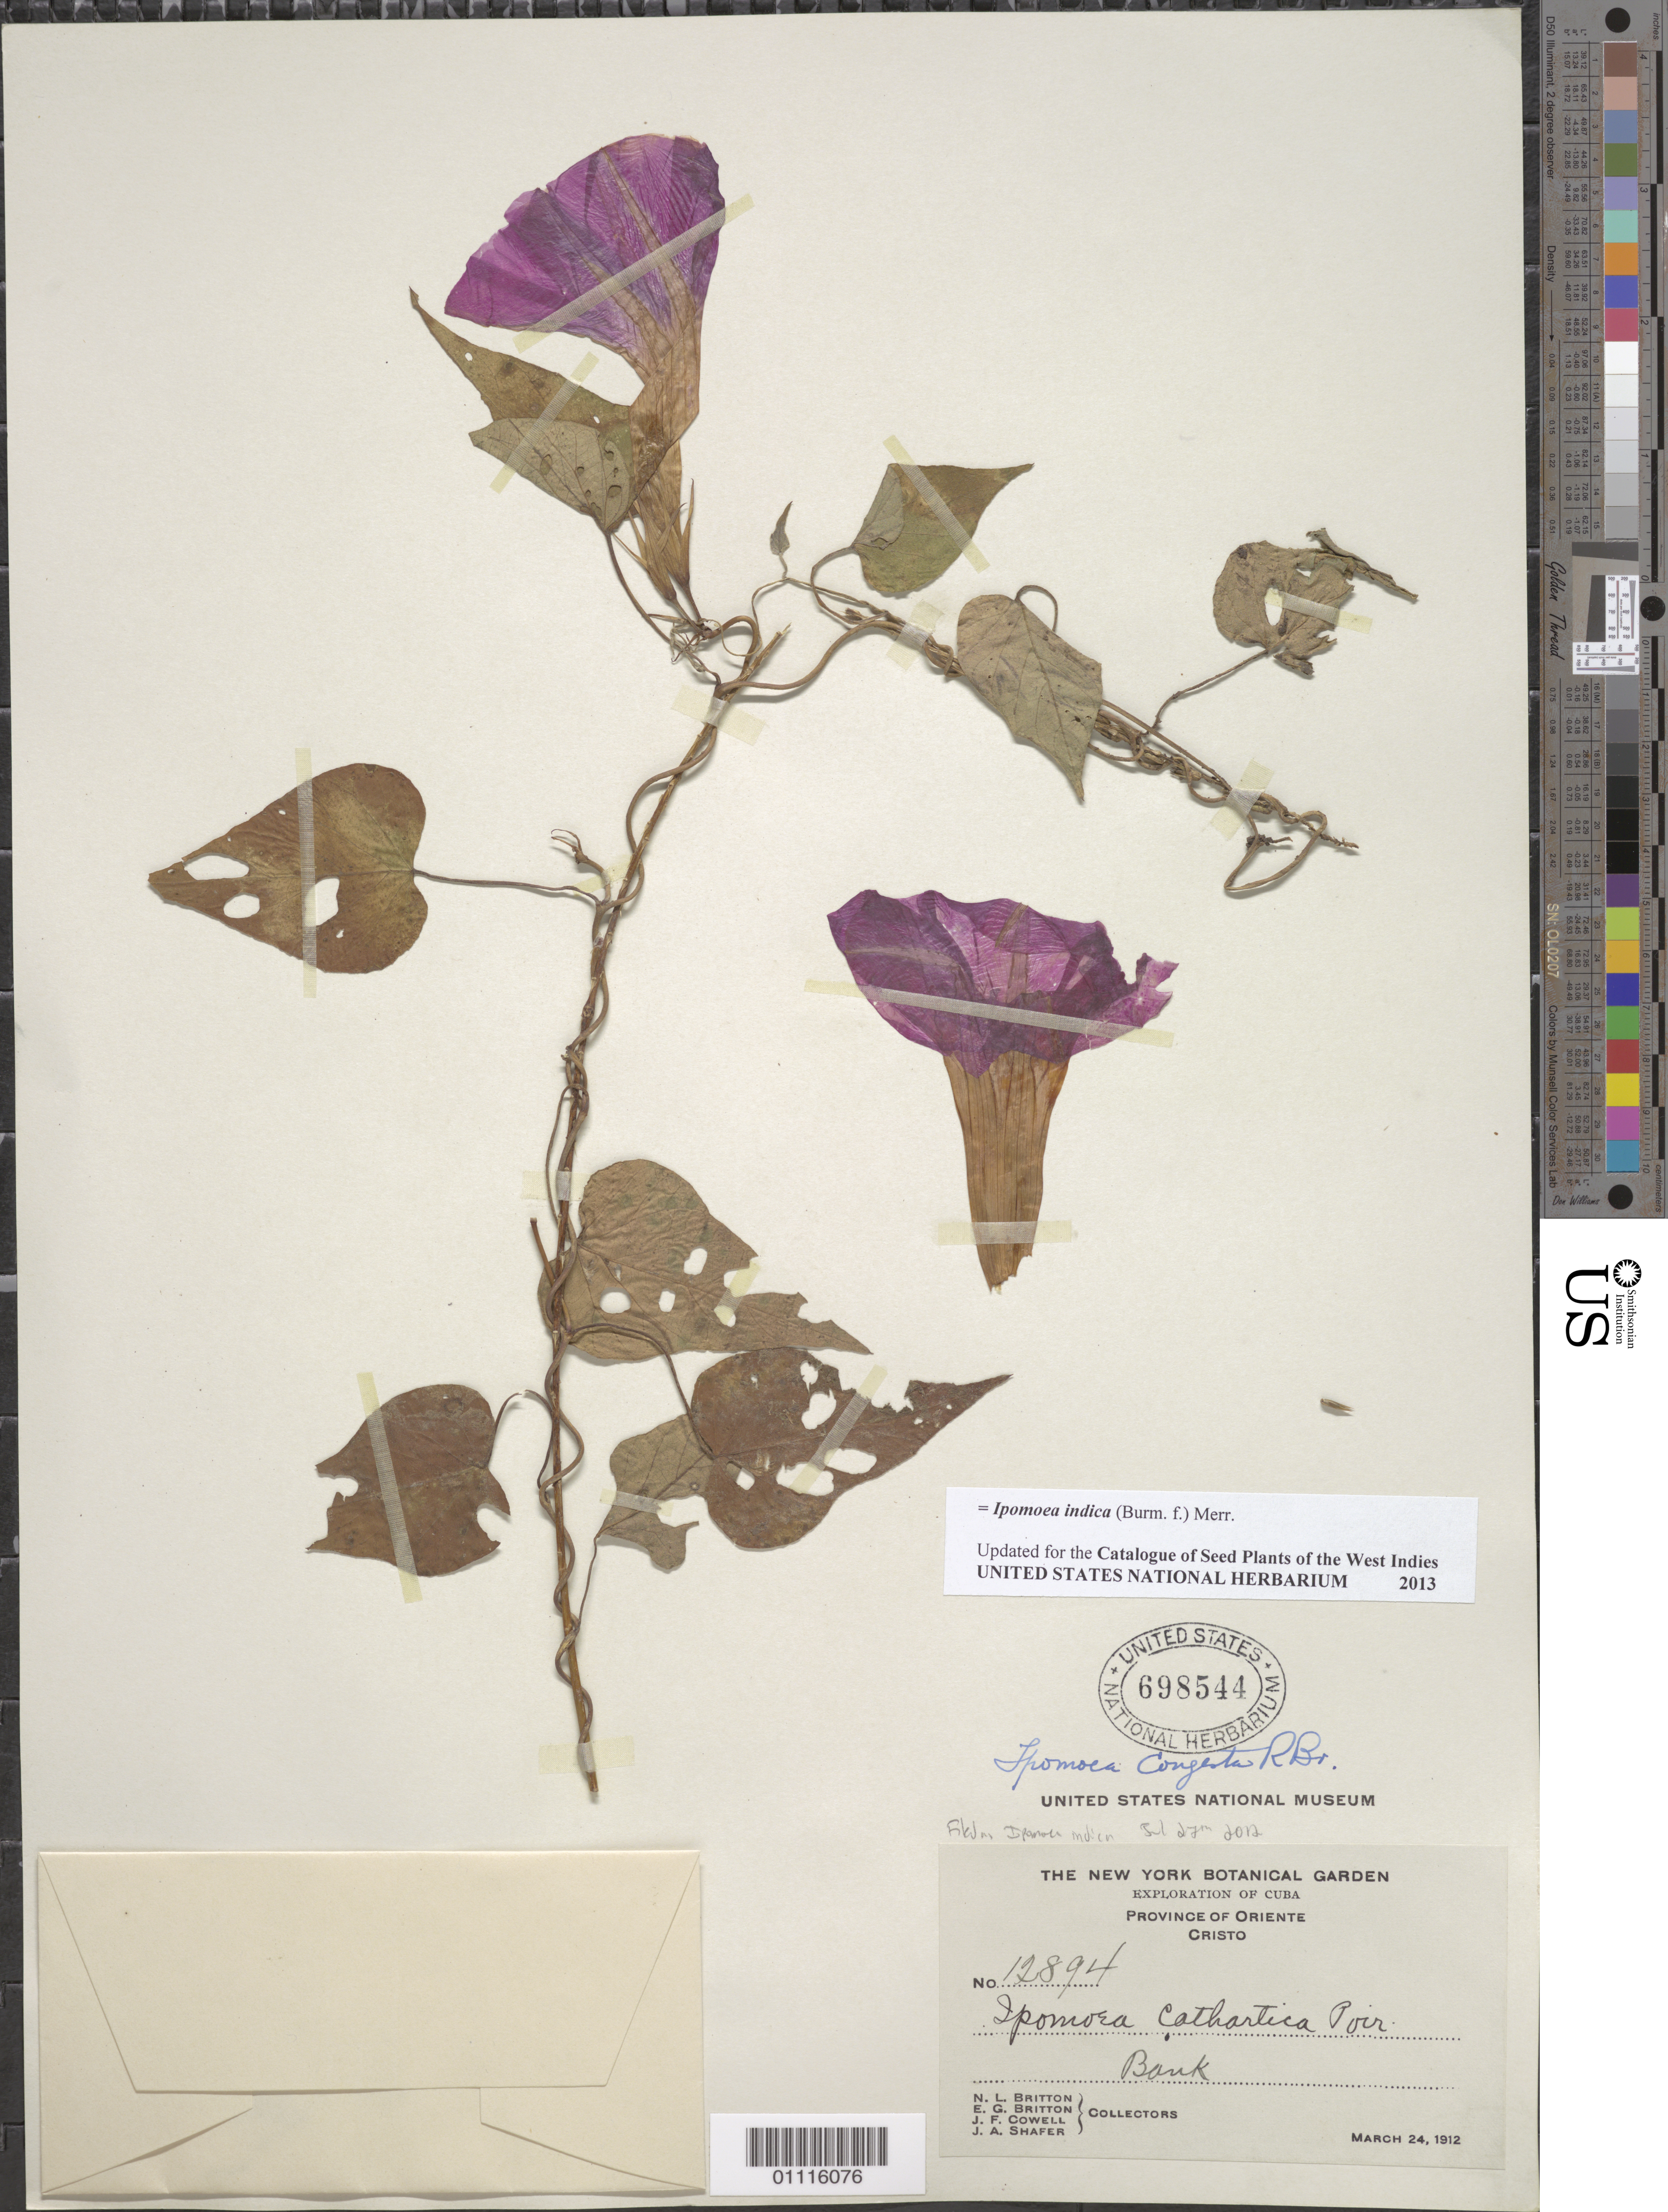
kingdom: Plantae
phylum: Tracheophyta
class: Magnoliopsida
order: Solanales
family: Convolvulaceae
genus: Ipomoea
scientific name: Ipomoea indica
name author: (Burm.) Merr.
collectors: N. Britton, E. G. Britton, J. F. Cowell & J. A. Shafer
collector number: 12894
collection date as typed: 24 Mar 1912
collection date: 1912-03-24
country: Cuba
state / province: Santiago de Cuba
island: Cuba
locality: Cristo Bank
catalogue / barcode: US 698544